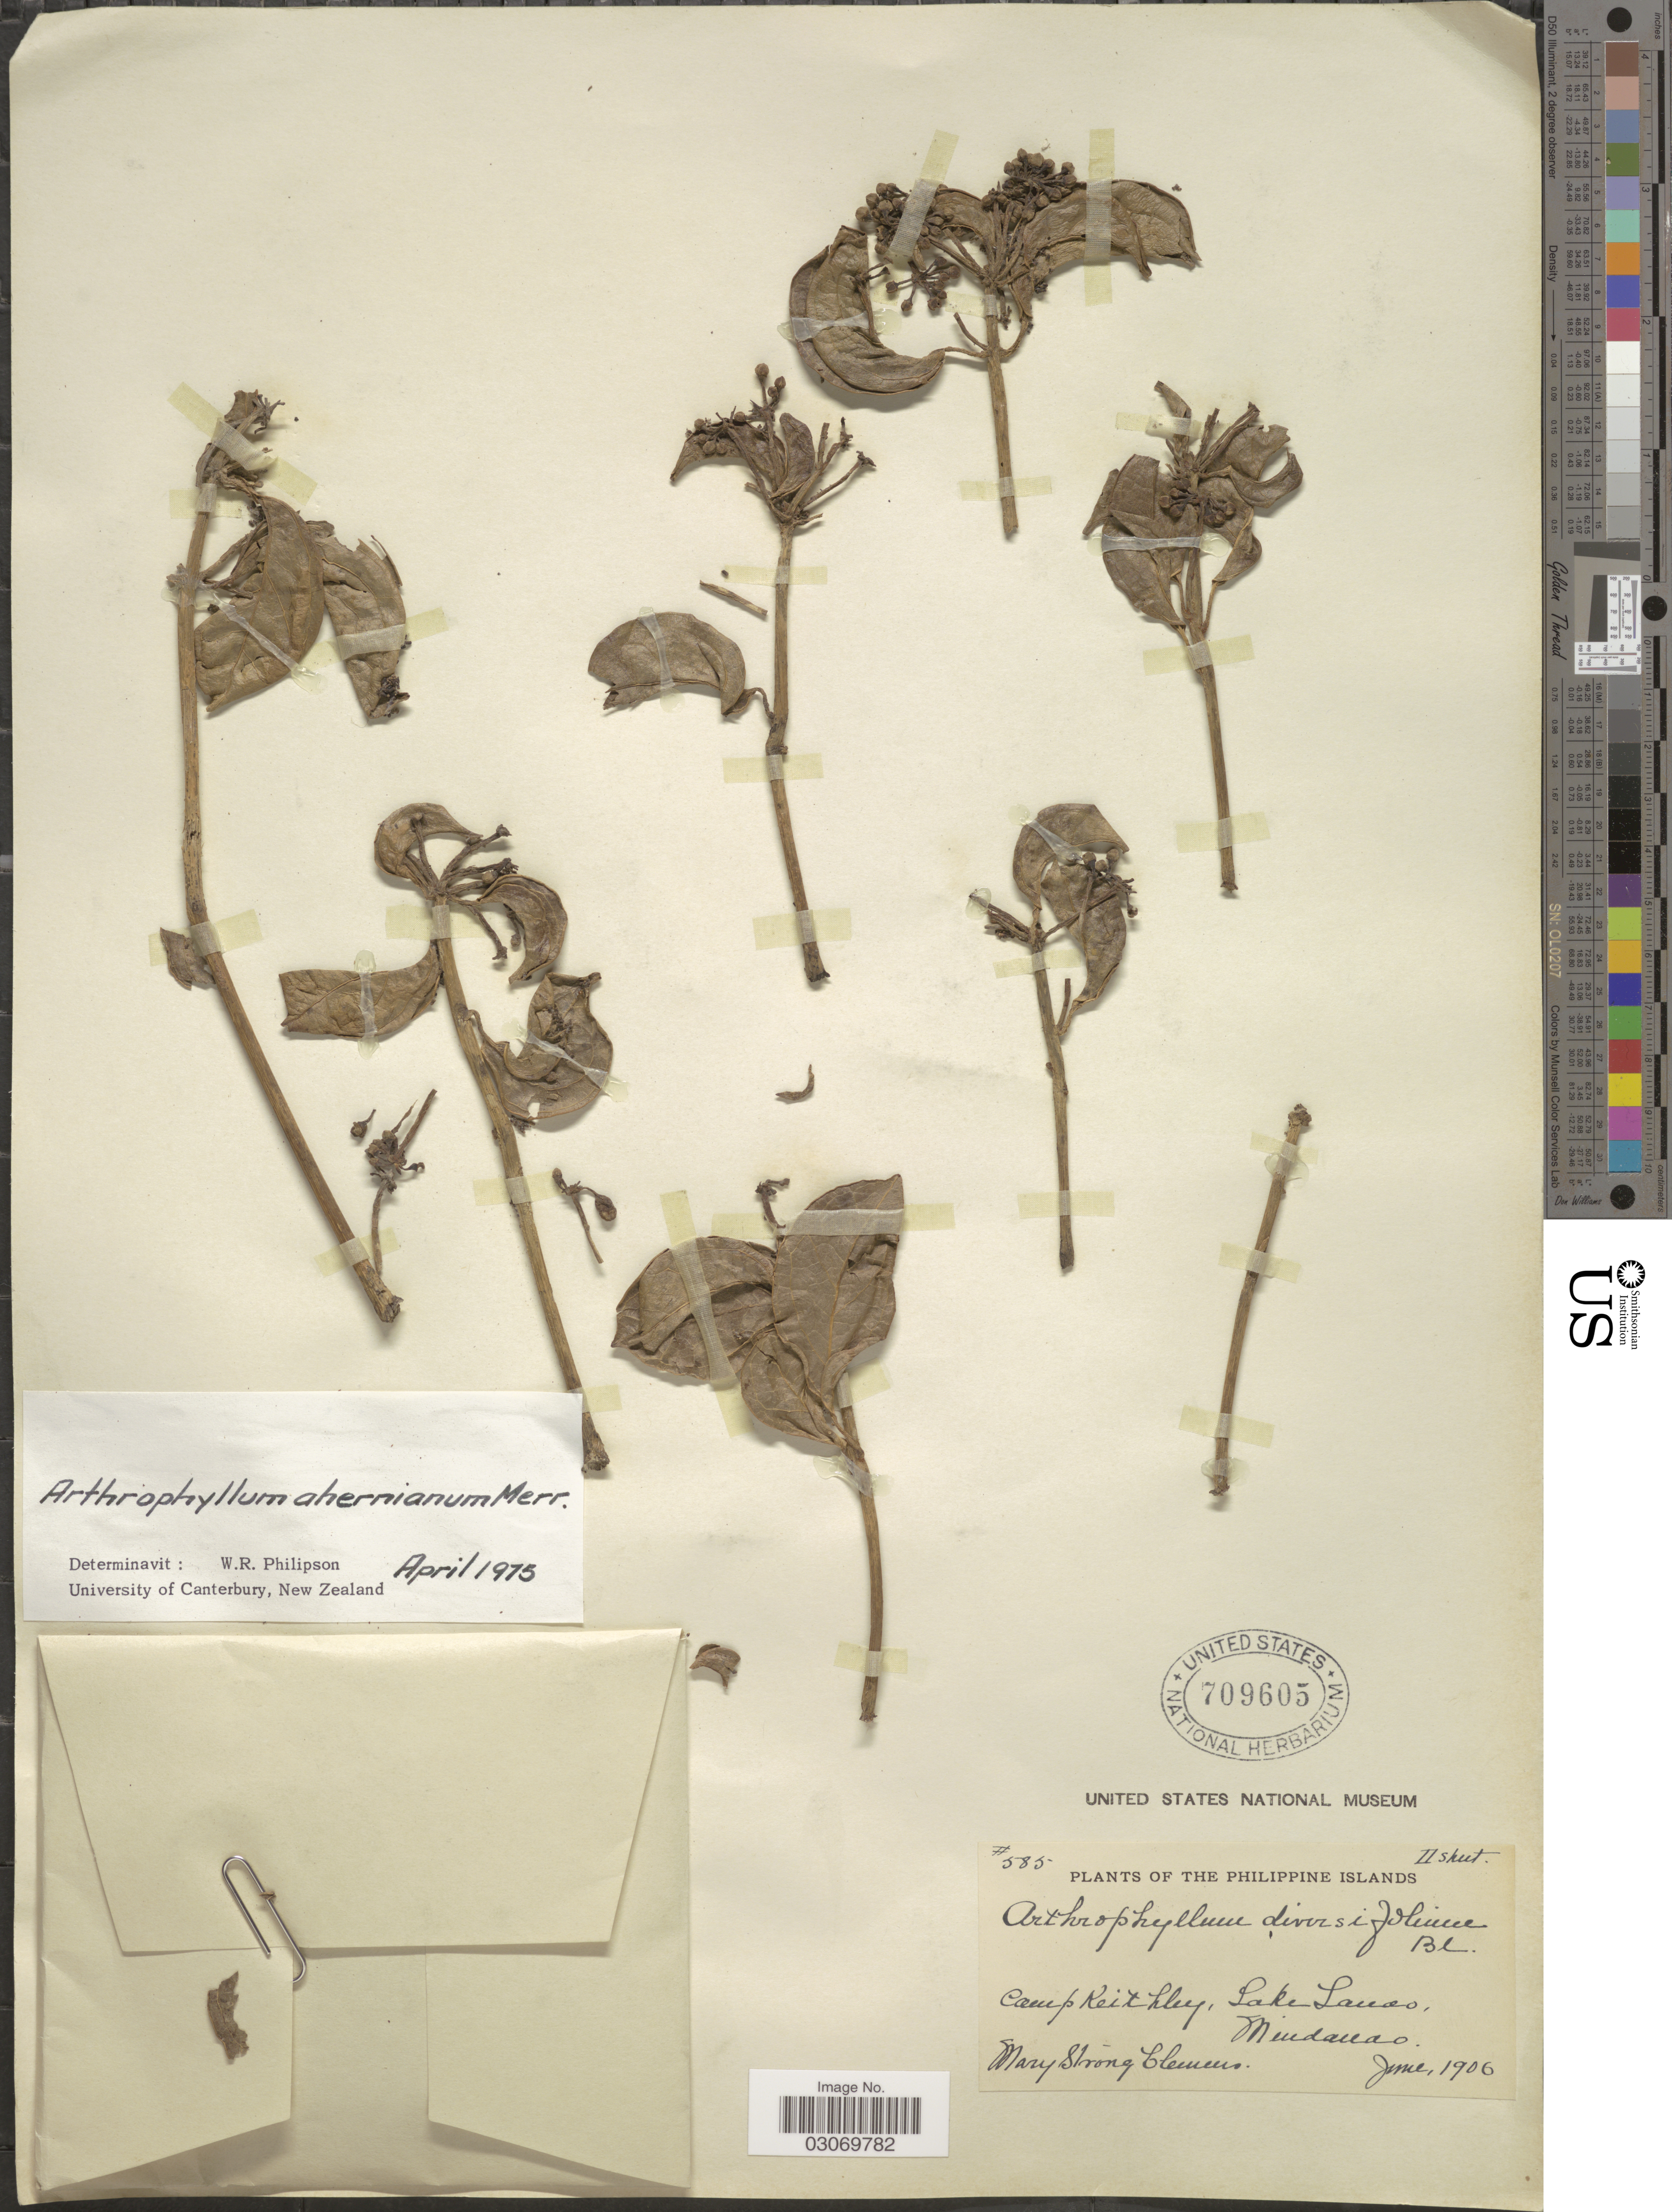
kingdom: Plantae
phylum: Tracheophyta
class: Magnoliopsida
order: Apiales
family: Araliaceae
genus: Arthrophyllum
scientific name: Arthrophyllum ahernianum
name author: Merr.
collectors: M. S. Clemens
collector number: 585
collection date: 1906-06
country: Philippines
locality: Camp Keithley, Lake Lanao, Mindanao.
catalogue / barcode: US 709605